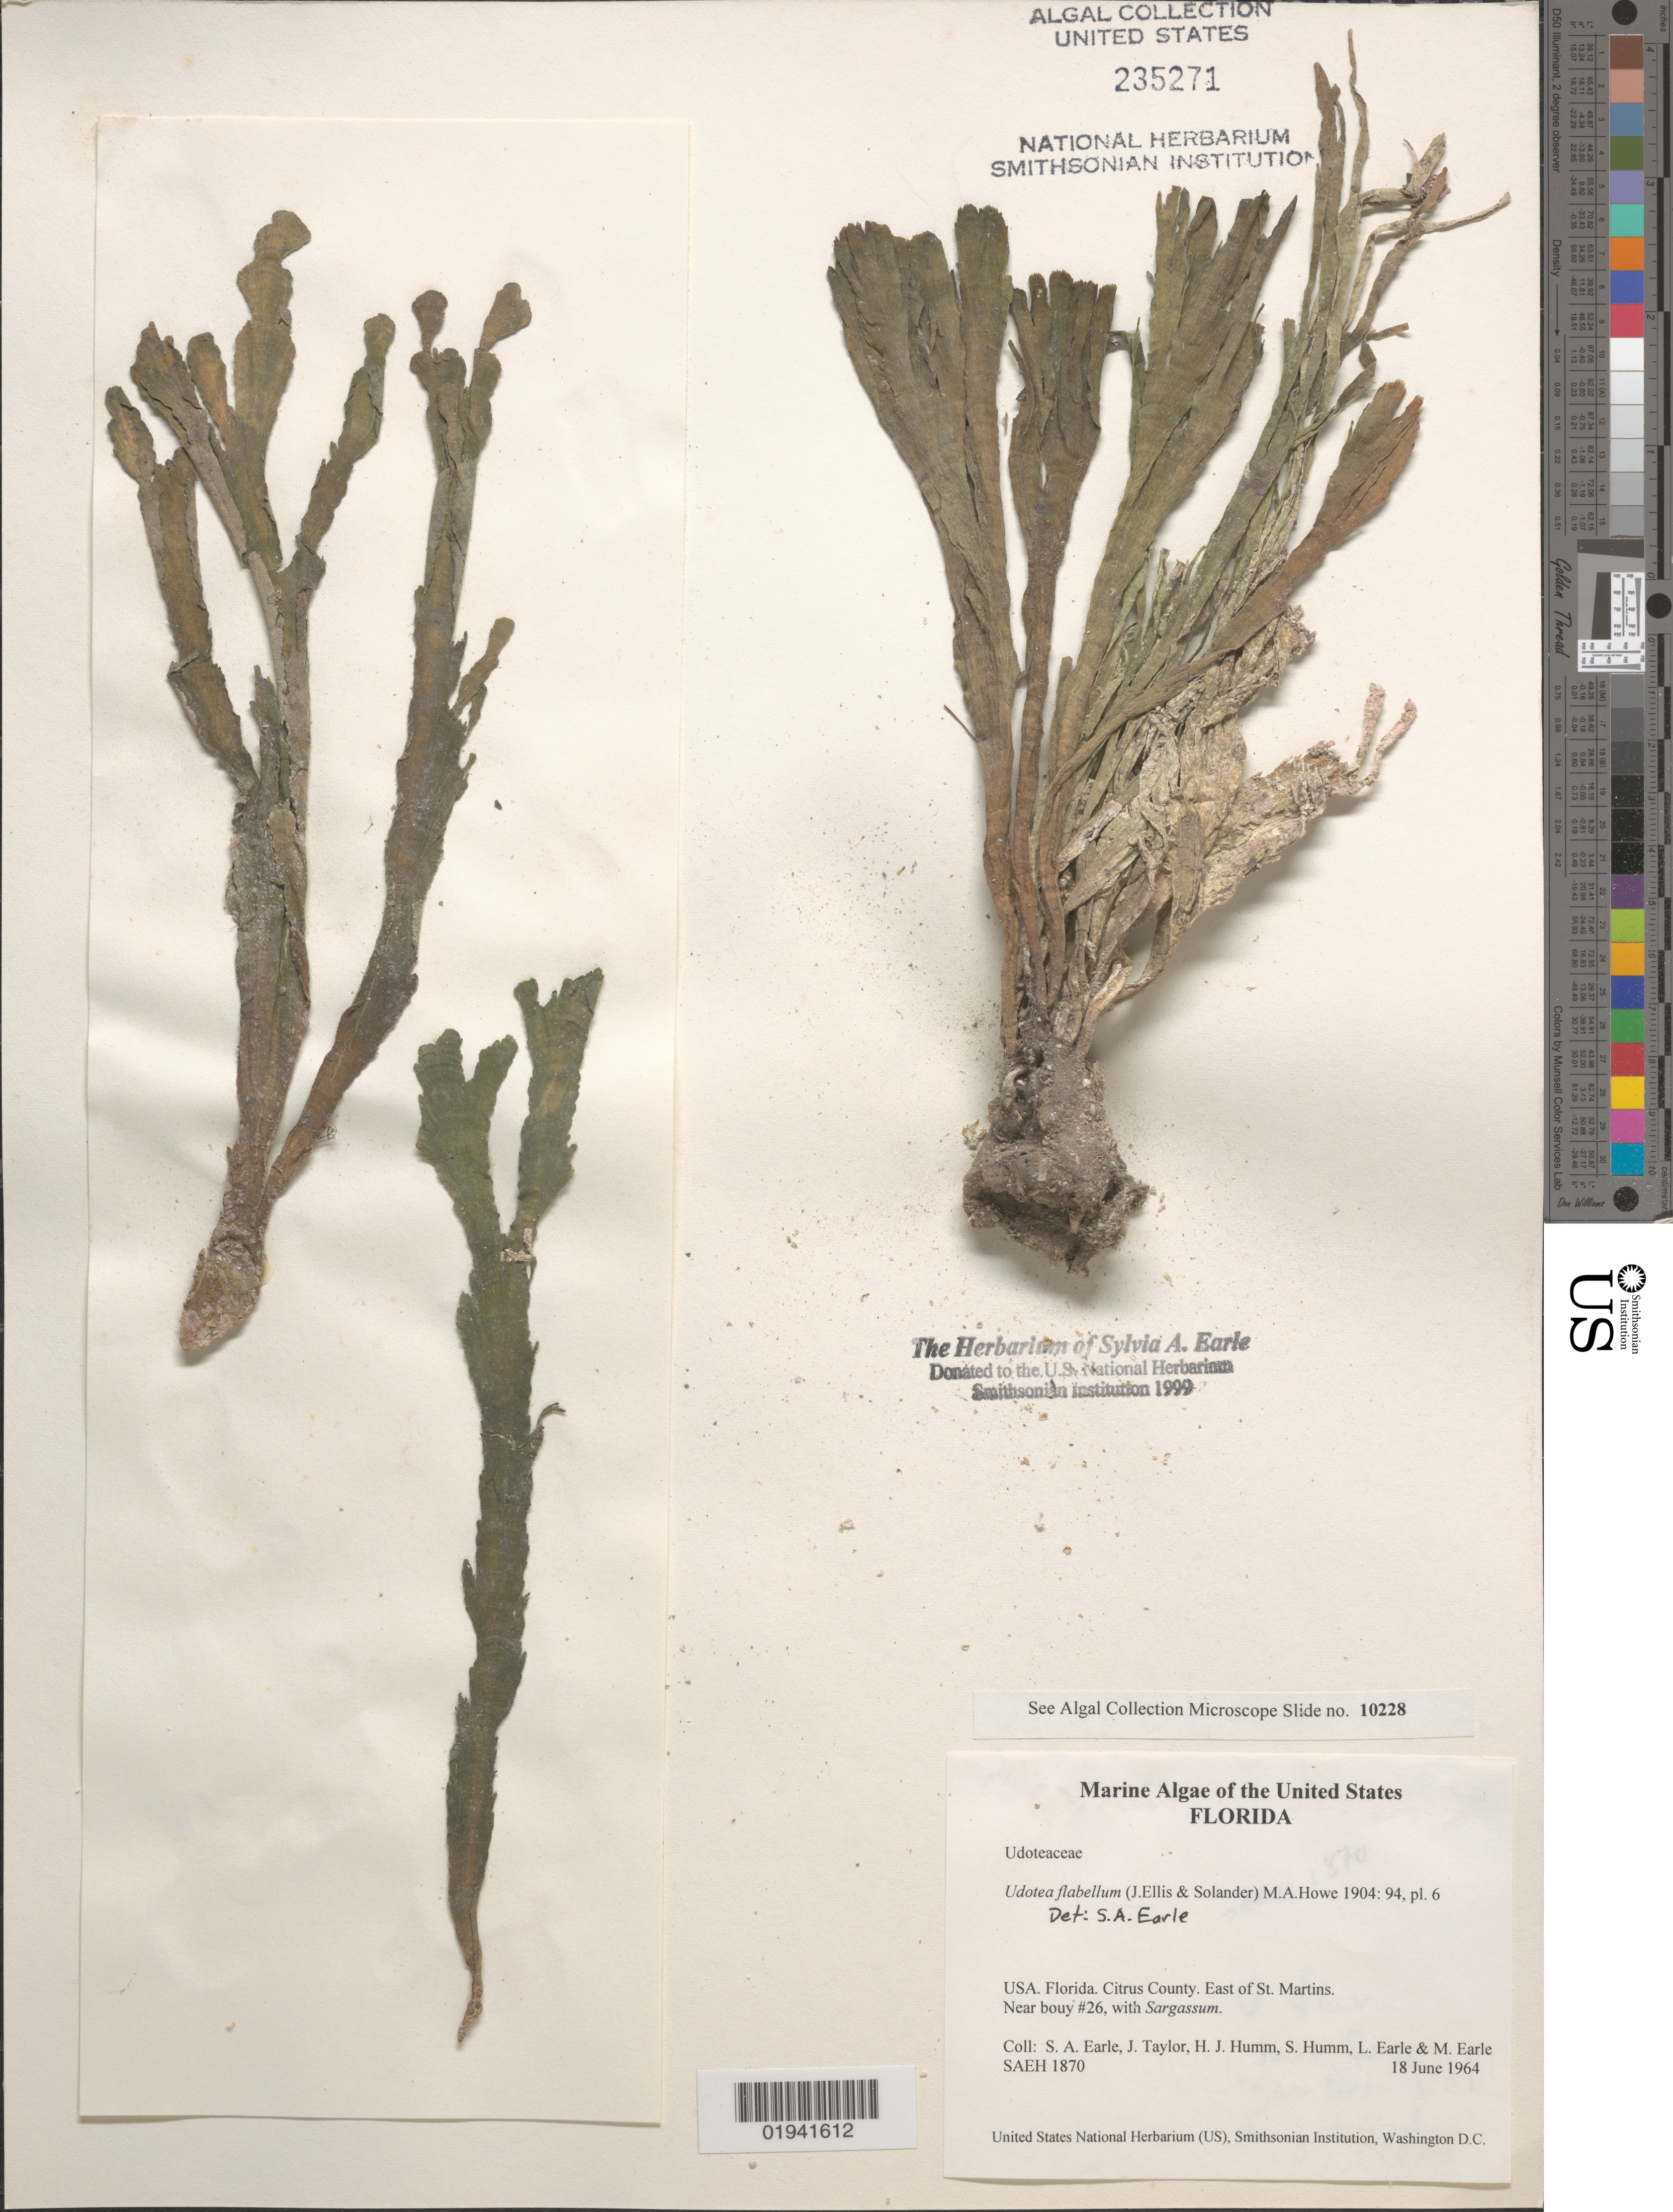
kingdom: Plantae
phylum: Chlorophyta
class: Ulvophyceae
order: Bryopsidales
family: Udoteaceae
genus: Udotea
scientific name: Udotea flabellum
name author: (J. Ellis & Sol.) M. Howe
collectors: S. A. Earle, J. Taylor, H. J. Humm, S. Humm & et al.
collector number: SAEH1870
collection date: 1964-06-18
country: United States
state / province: Florida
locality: Citrus County. East of St. Martins. Near buoy #26.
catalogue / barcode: US 235271